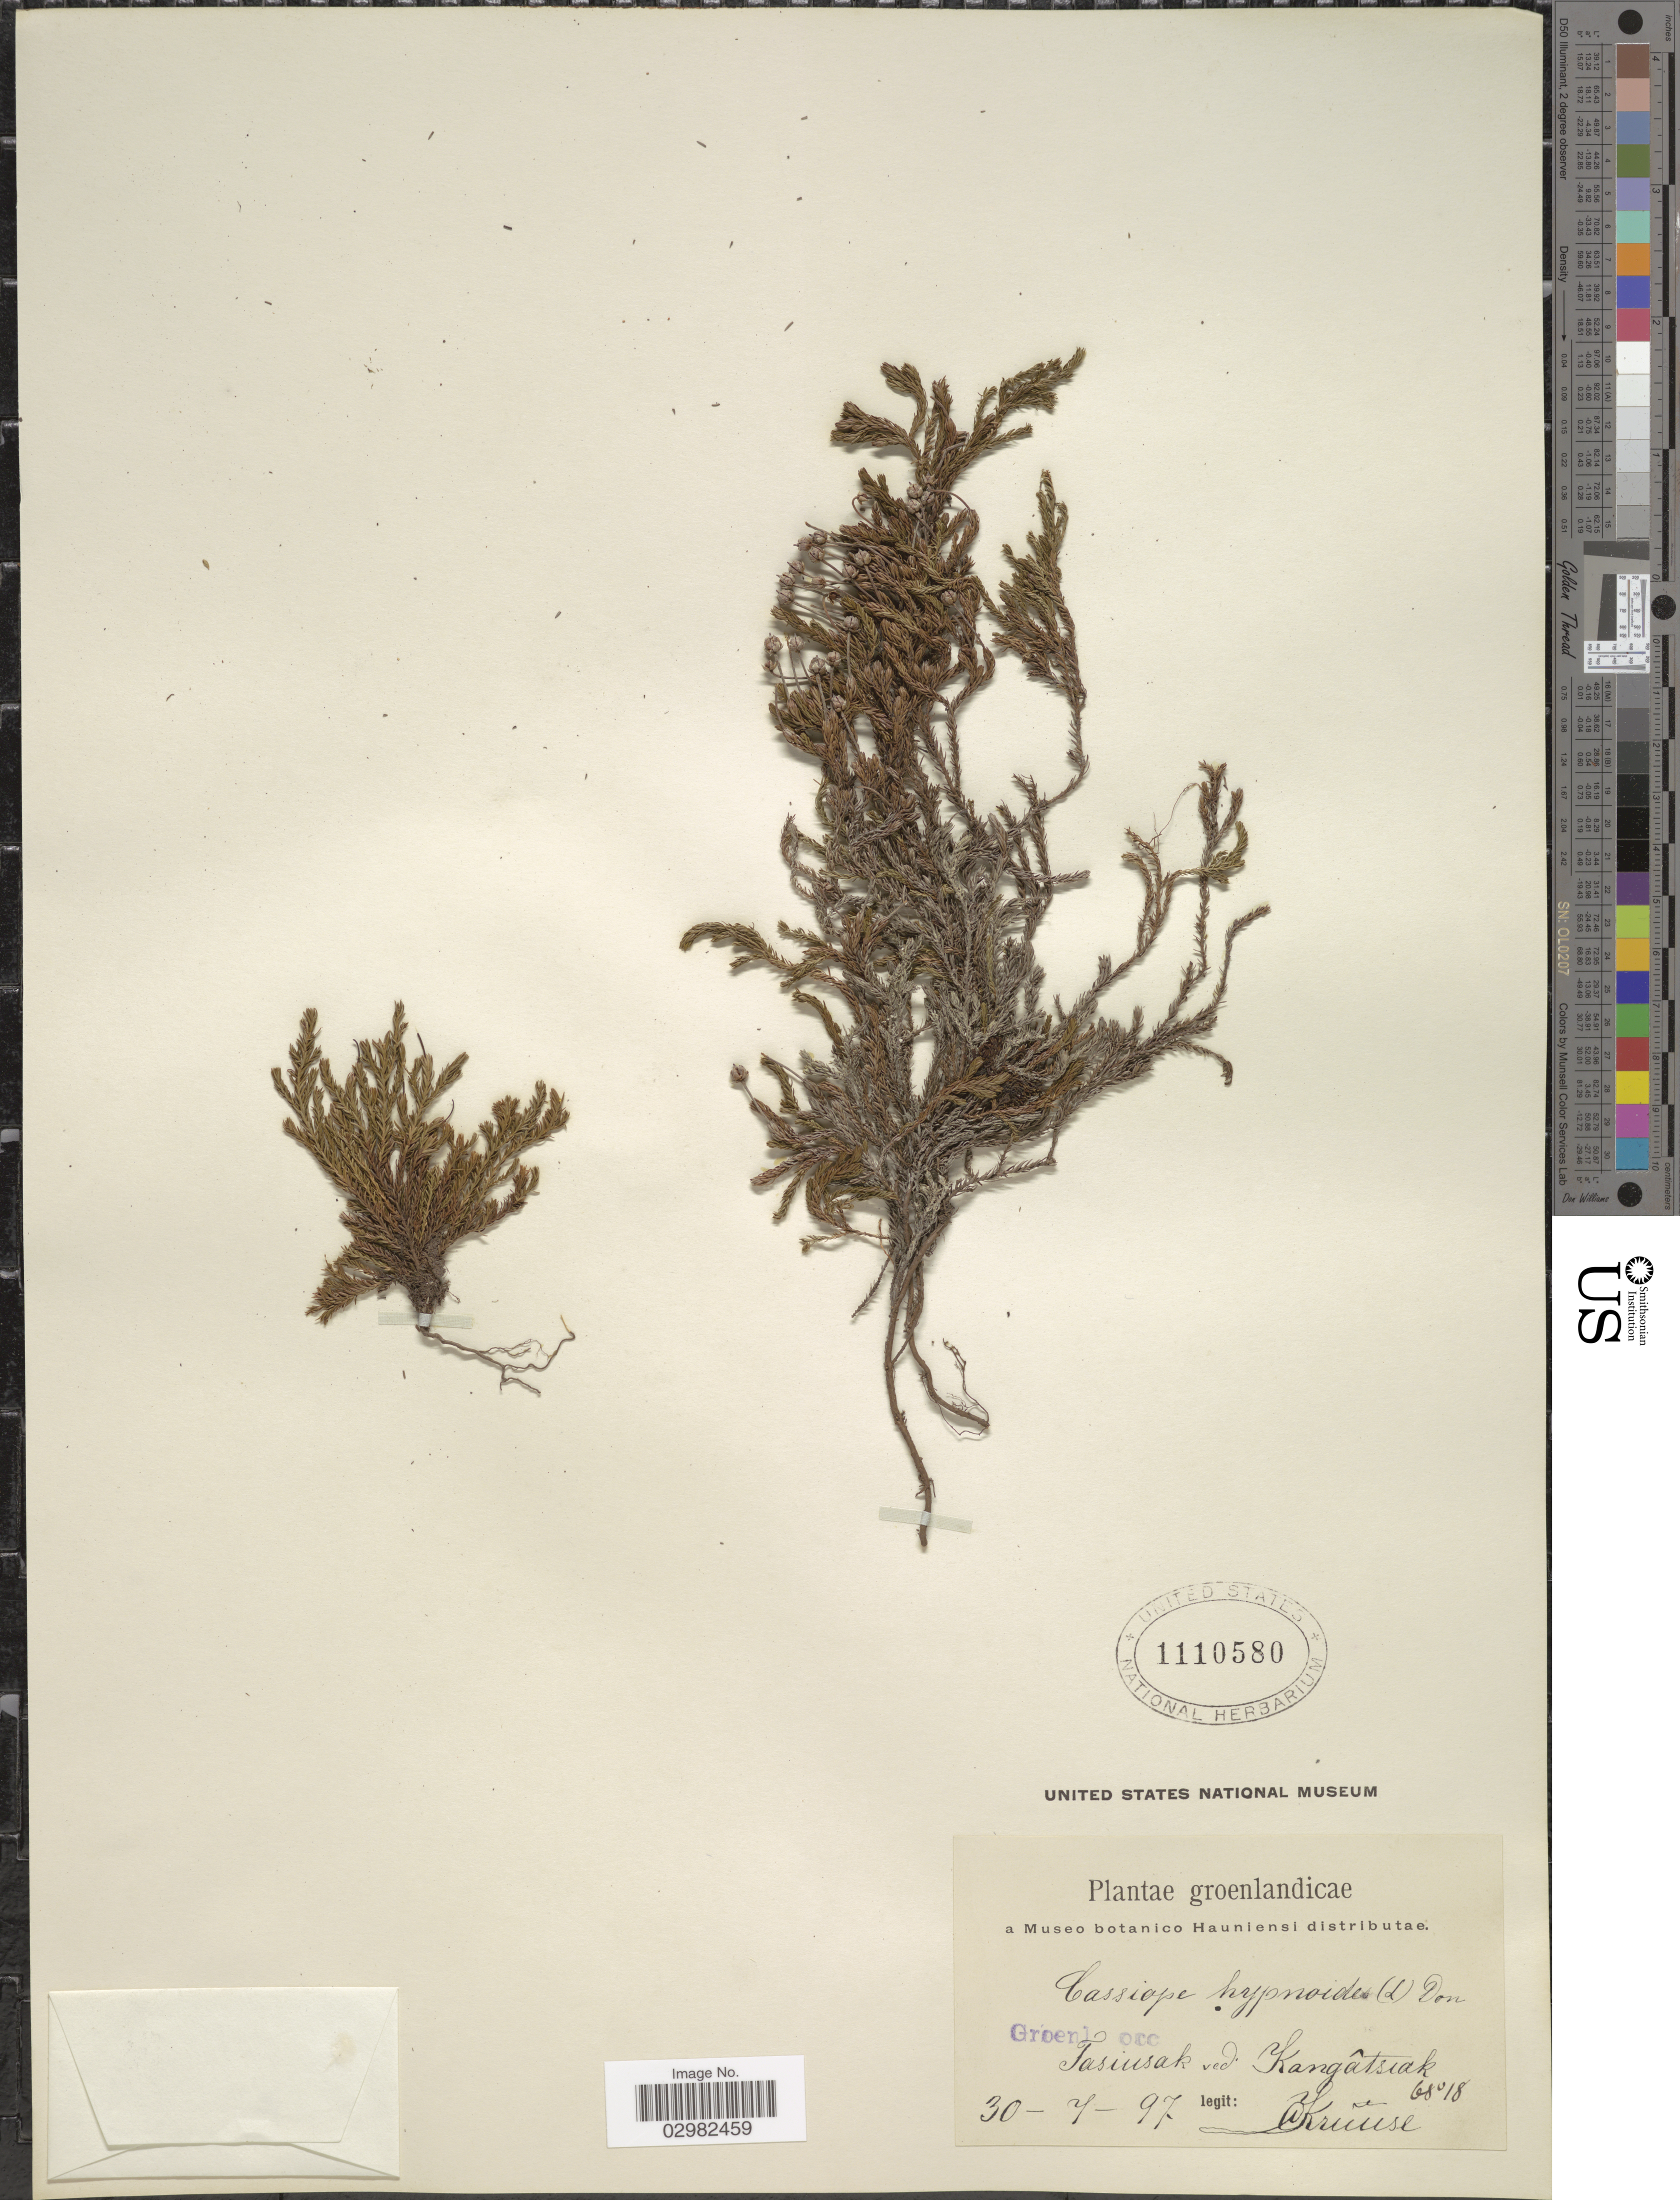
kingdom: Plantae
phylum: Tracheophyta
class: Magnoliopsida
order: Ericales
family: Ericaceae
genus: Harrimanella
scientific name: Harrimanella hypnoides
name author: (L.) Coville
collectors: C. Kruuse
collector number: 6818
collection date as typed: Transcribed d/m/y: 30/4/97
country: Greenland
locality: Groenl occ., Tasiusak ved. Kangâtscak.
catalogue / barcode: US 1110580